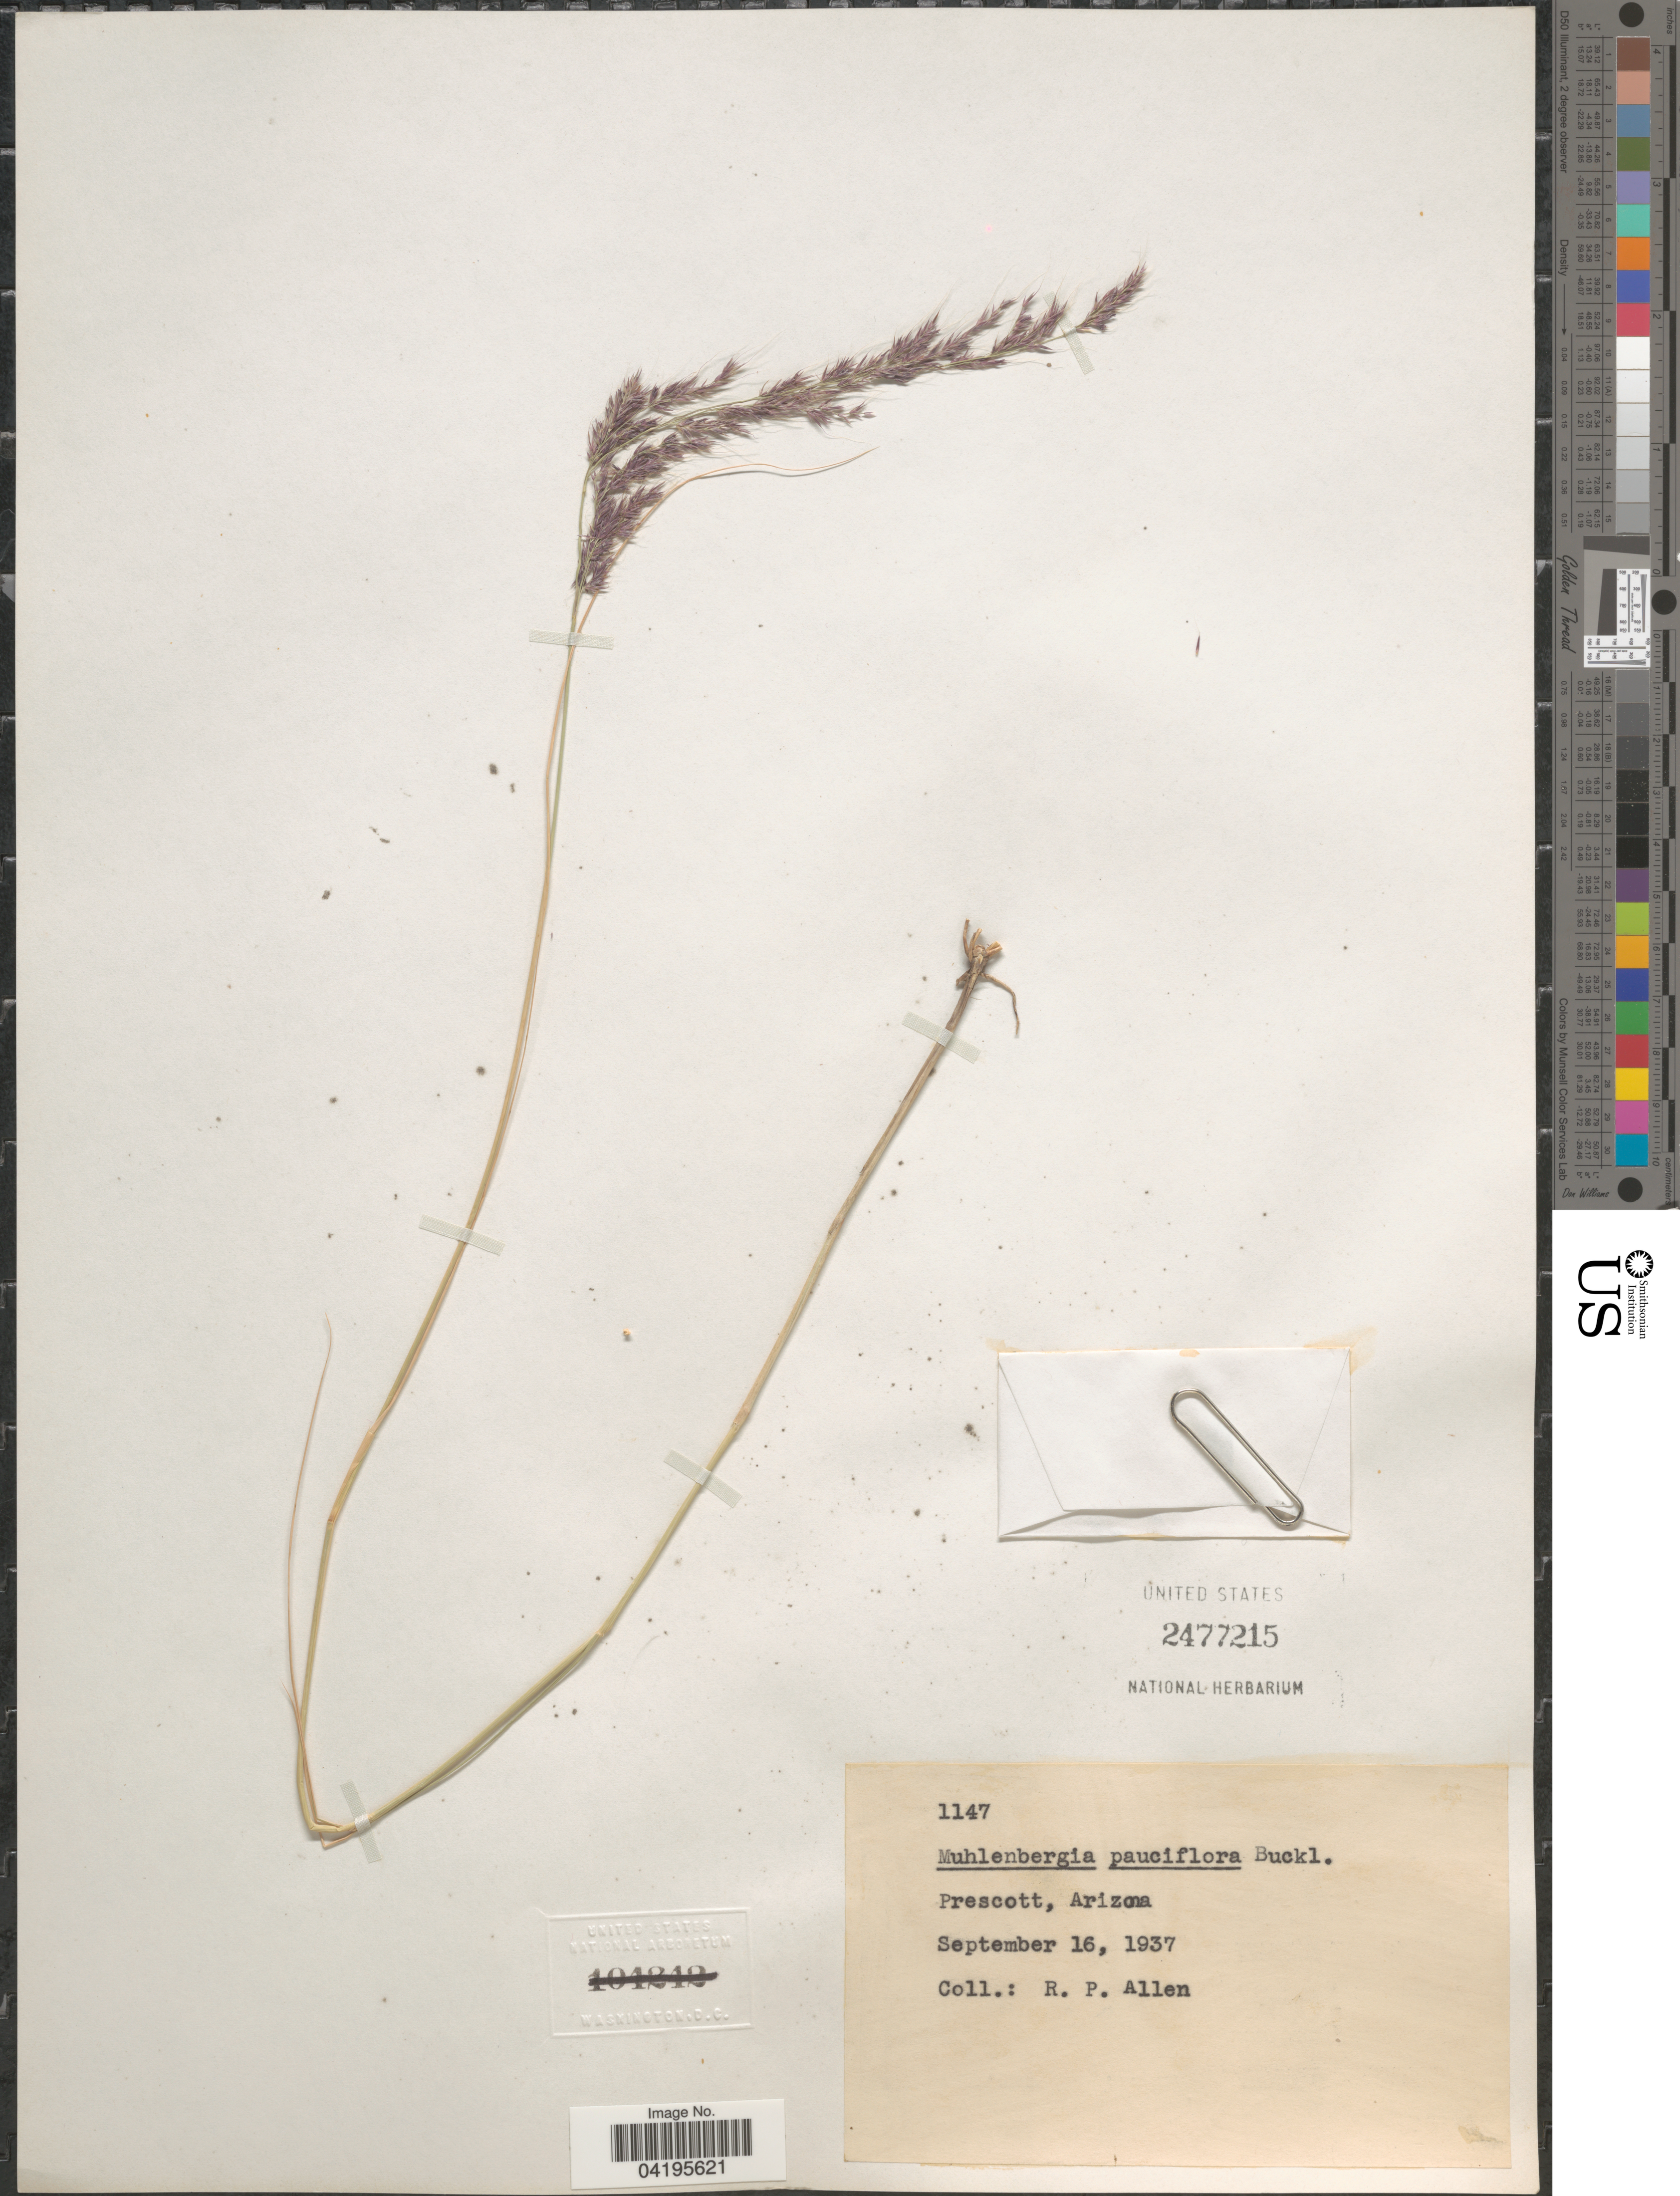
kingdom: Plantae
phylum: Tracheophyta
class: Liliopsida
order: Poales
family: Poaceae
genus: Muhlenbergia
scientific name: Muhlenbergia pauciflora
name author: Buckley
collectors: R. Allen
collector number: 1147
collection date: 1937-09-16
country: United States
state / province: Arizona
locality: Prescott.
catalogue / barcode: US 2477215